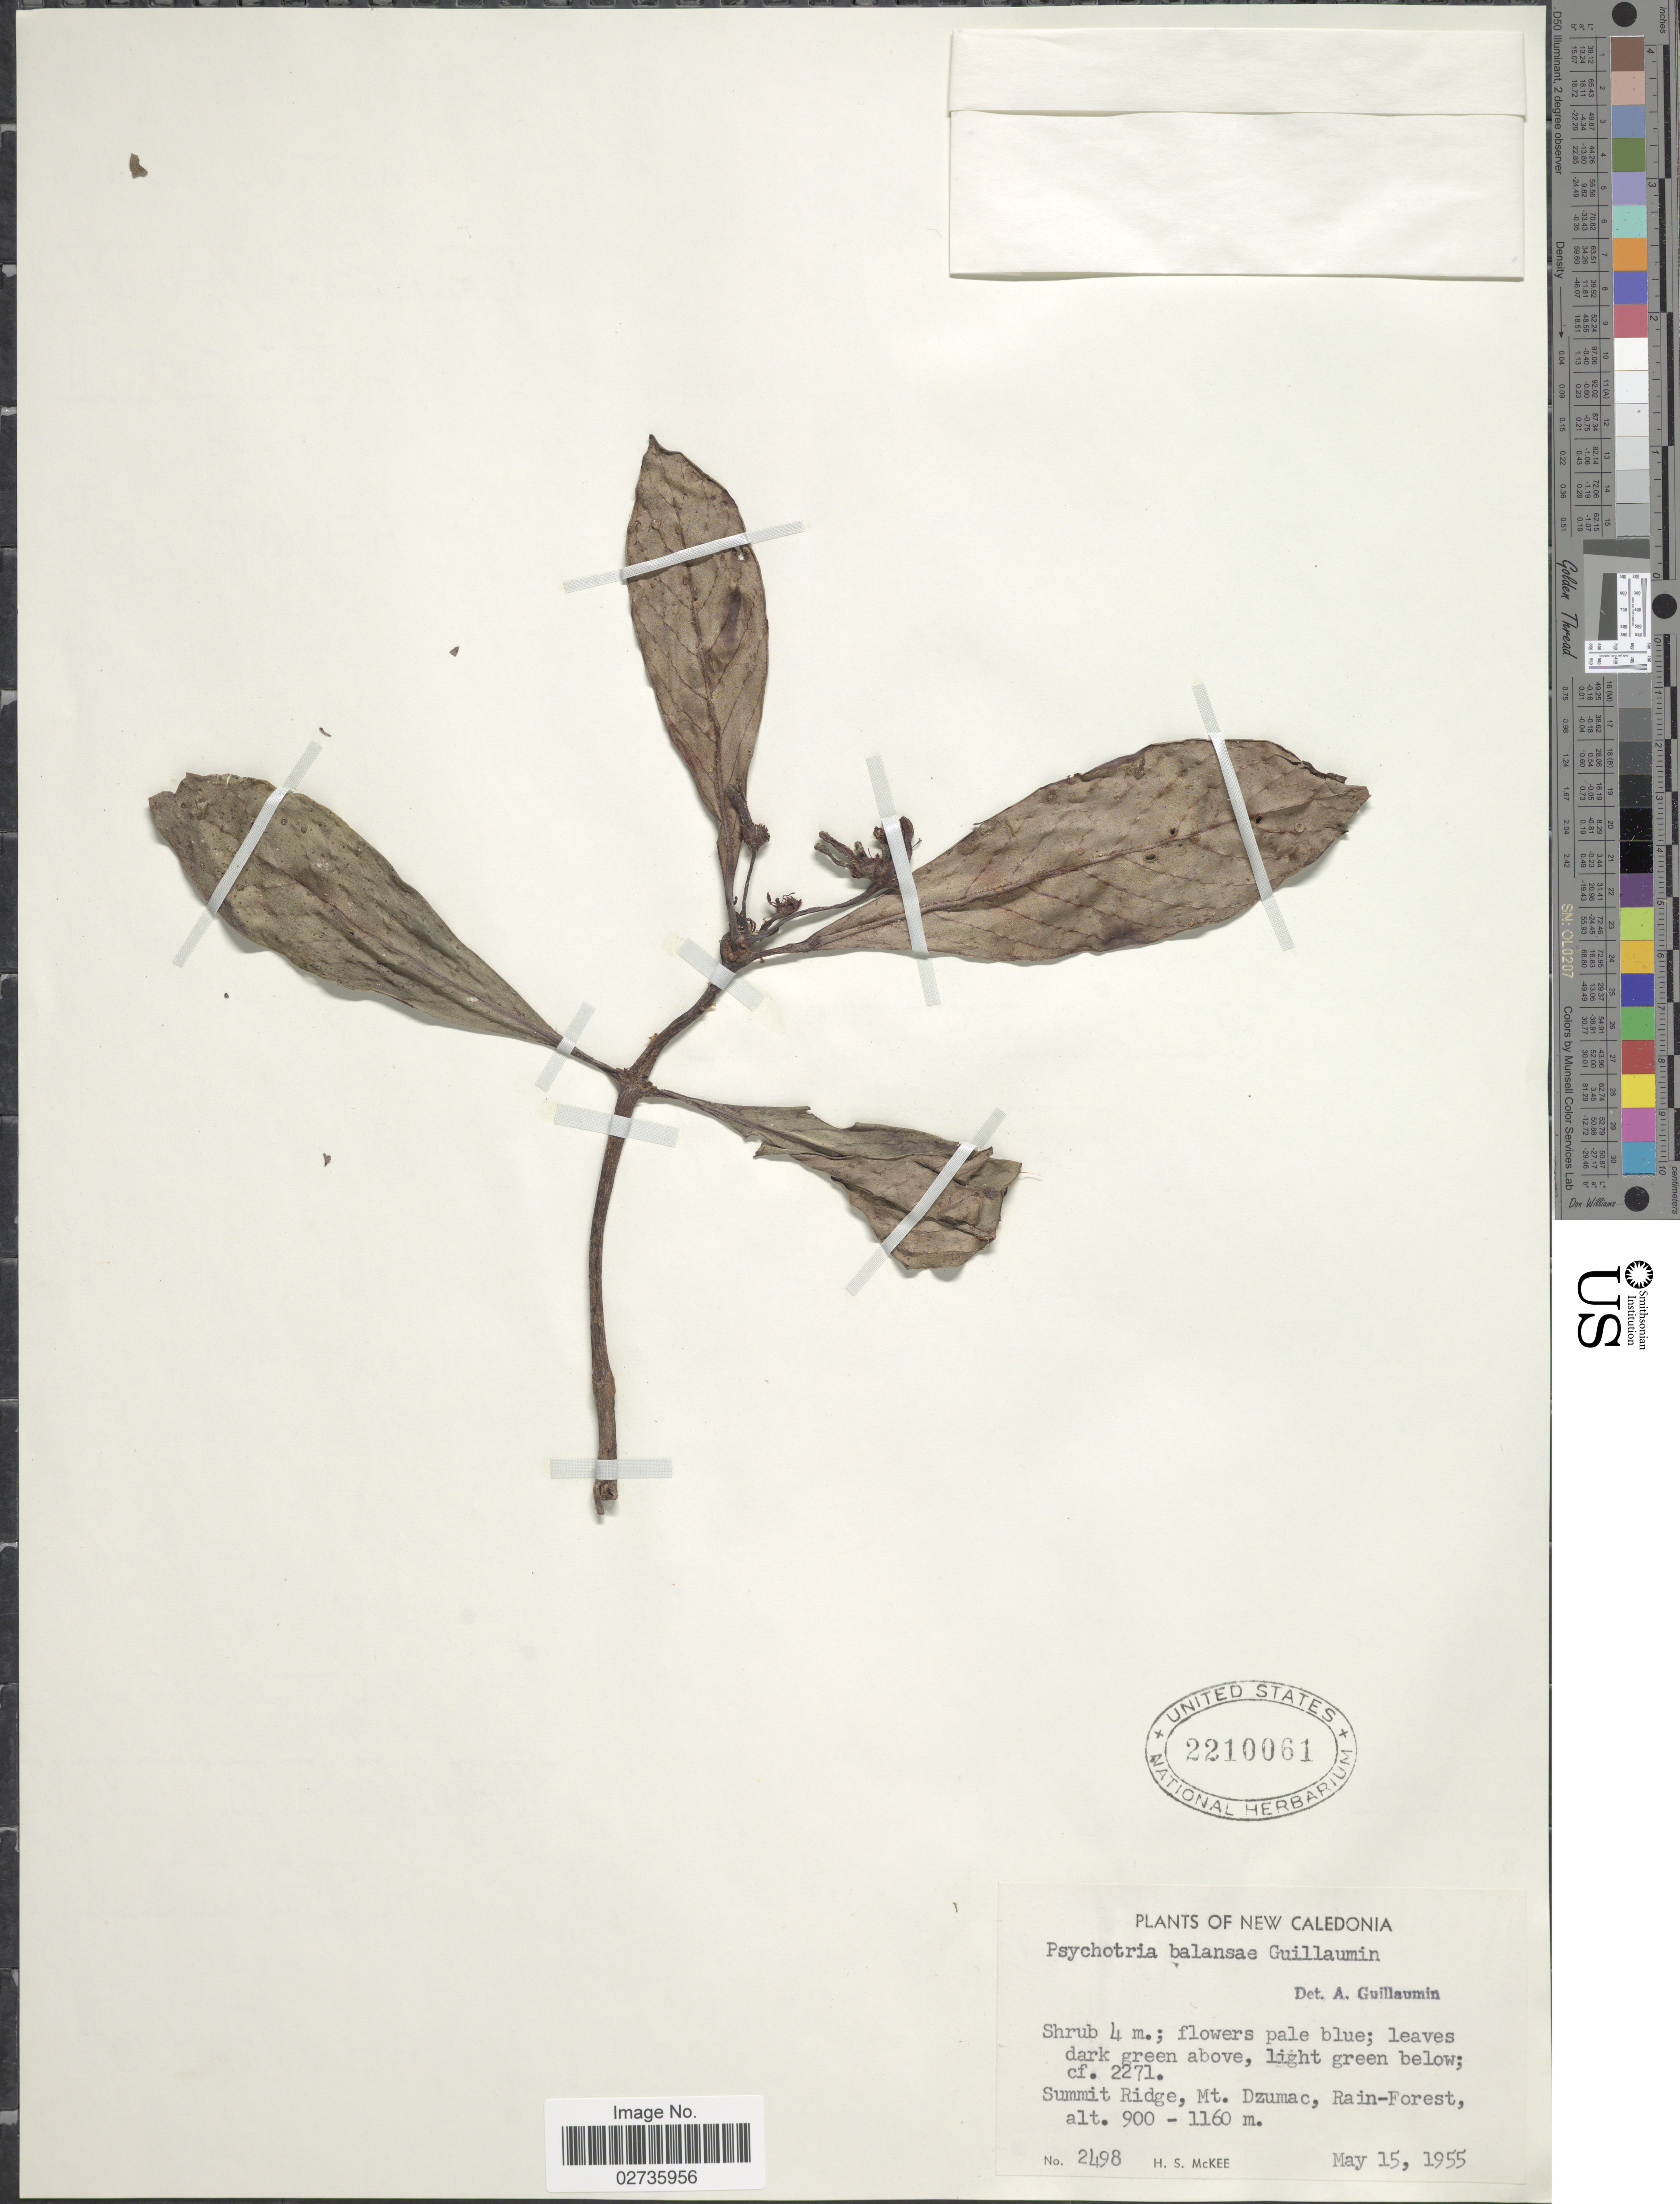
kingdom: Plantae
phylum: Tracheophyta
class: Magnoliopsida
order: Gentianales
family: Rubiaceae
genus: Psychotria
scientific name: Psychotria balansae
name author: Pit.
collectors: H. S. McKee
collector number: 2498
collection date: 1955-05-15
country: New Caledonia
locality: Summit Ridge, Mt Dzumac, Rain-Forest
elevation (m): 900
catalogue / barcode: US 2210061